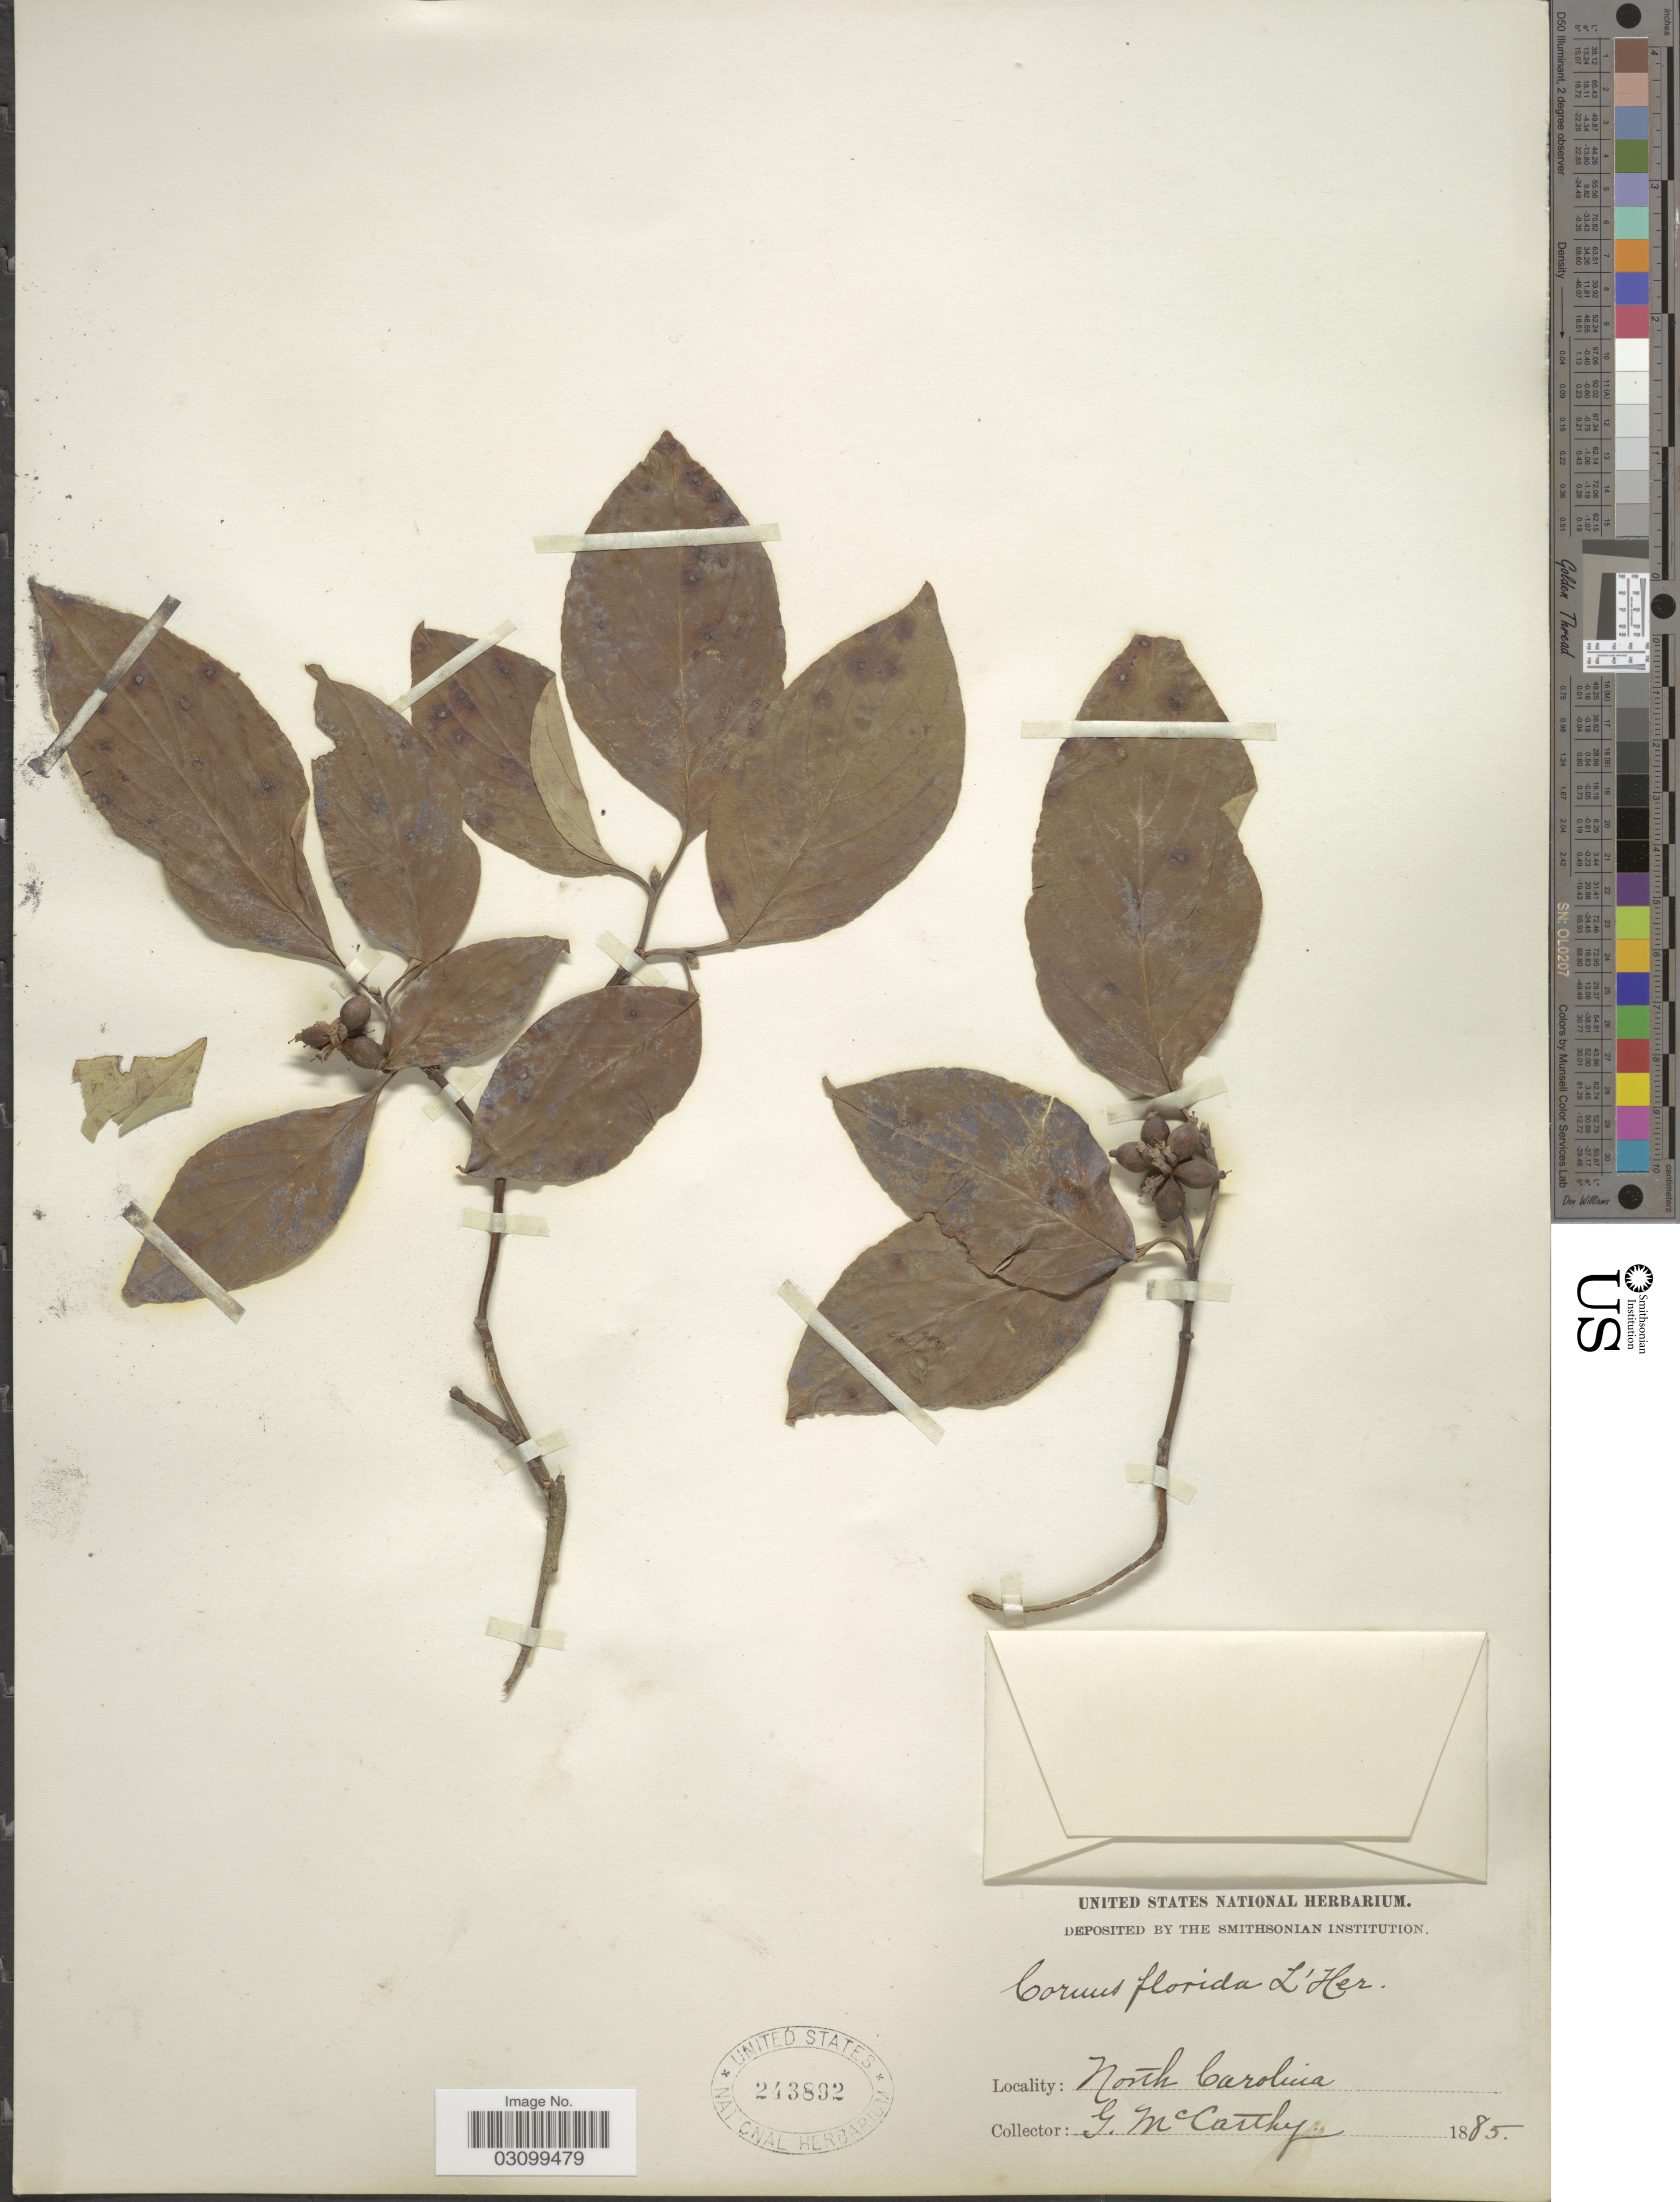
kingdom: Plantae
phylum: Tracheophyta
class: Magnoliopsida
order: Cornales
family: Cornaceae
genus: Cornus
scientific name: Cornus florida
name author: L.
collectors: G. McCarthy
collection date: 1885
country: United States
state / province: North Carolina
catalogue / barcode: US 243892